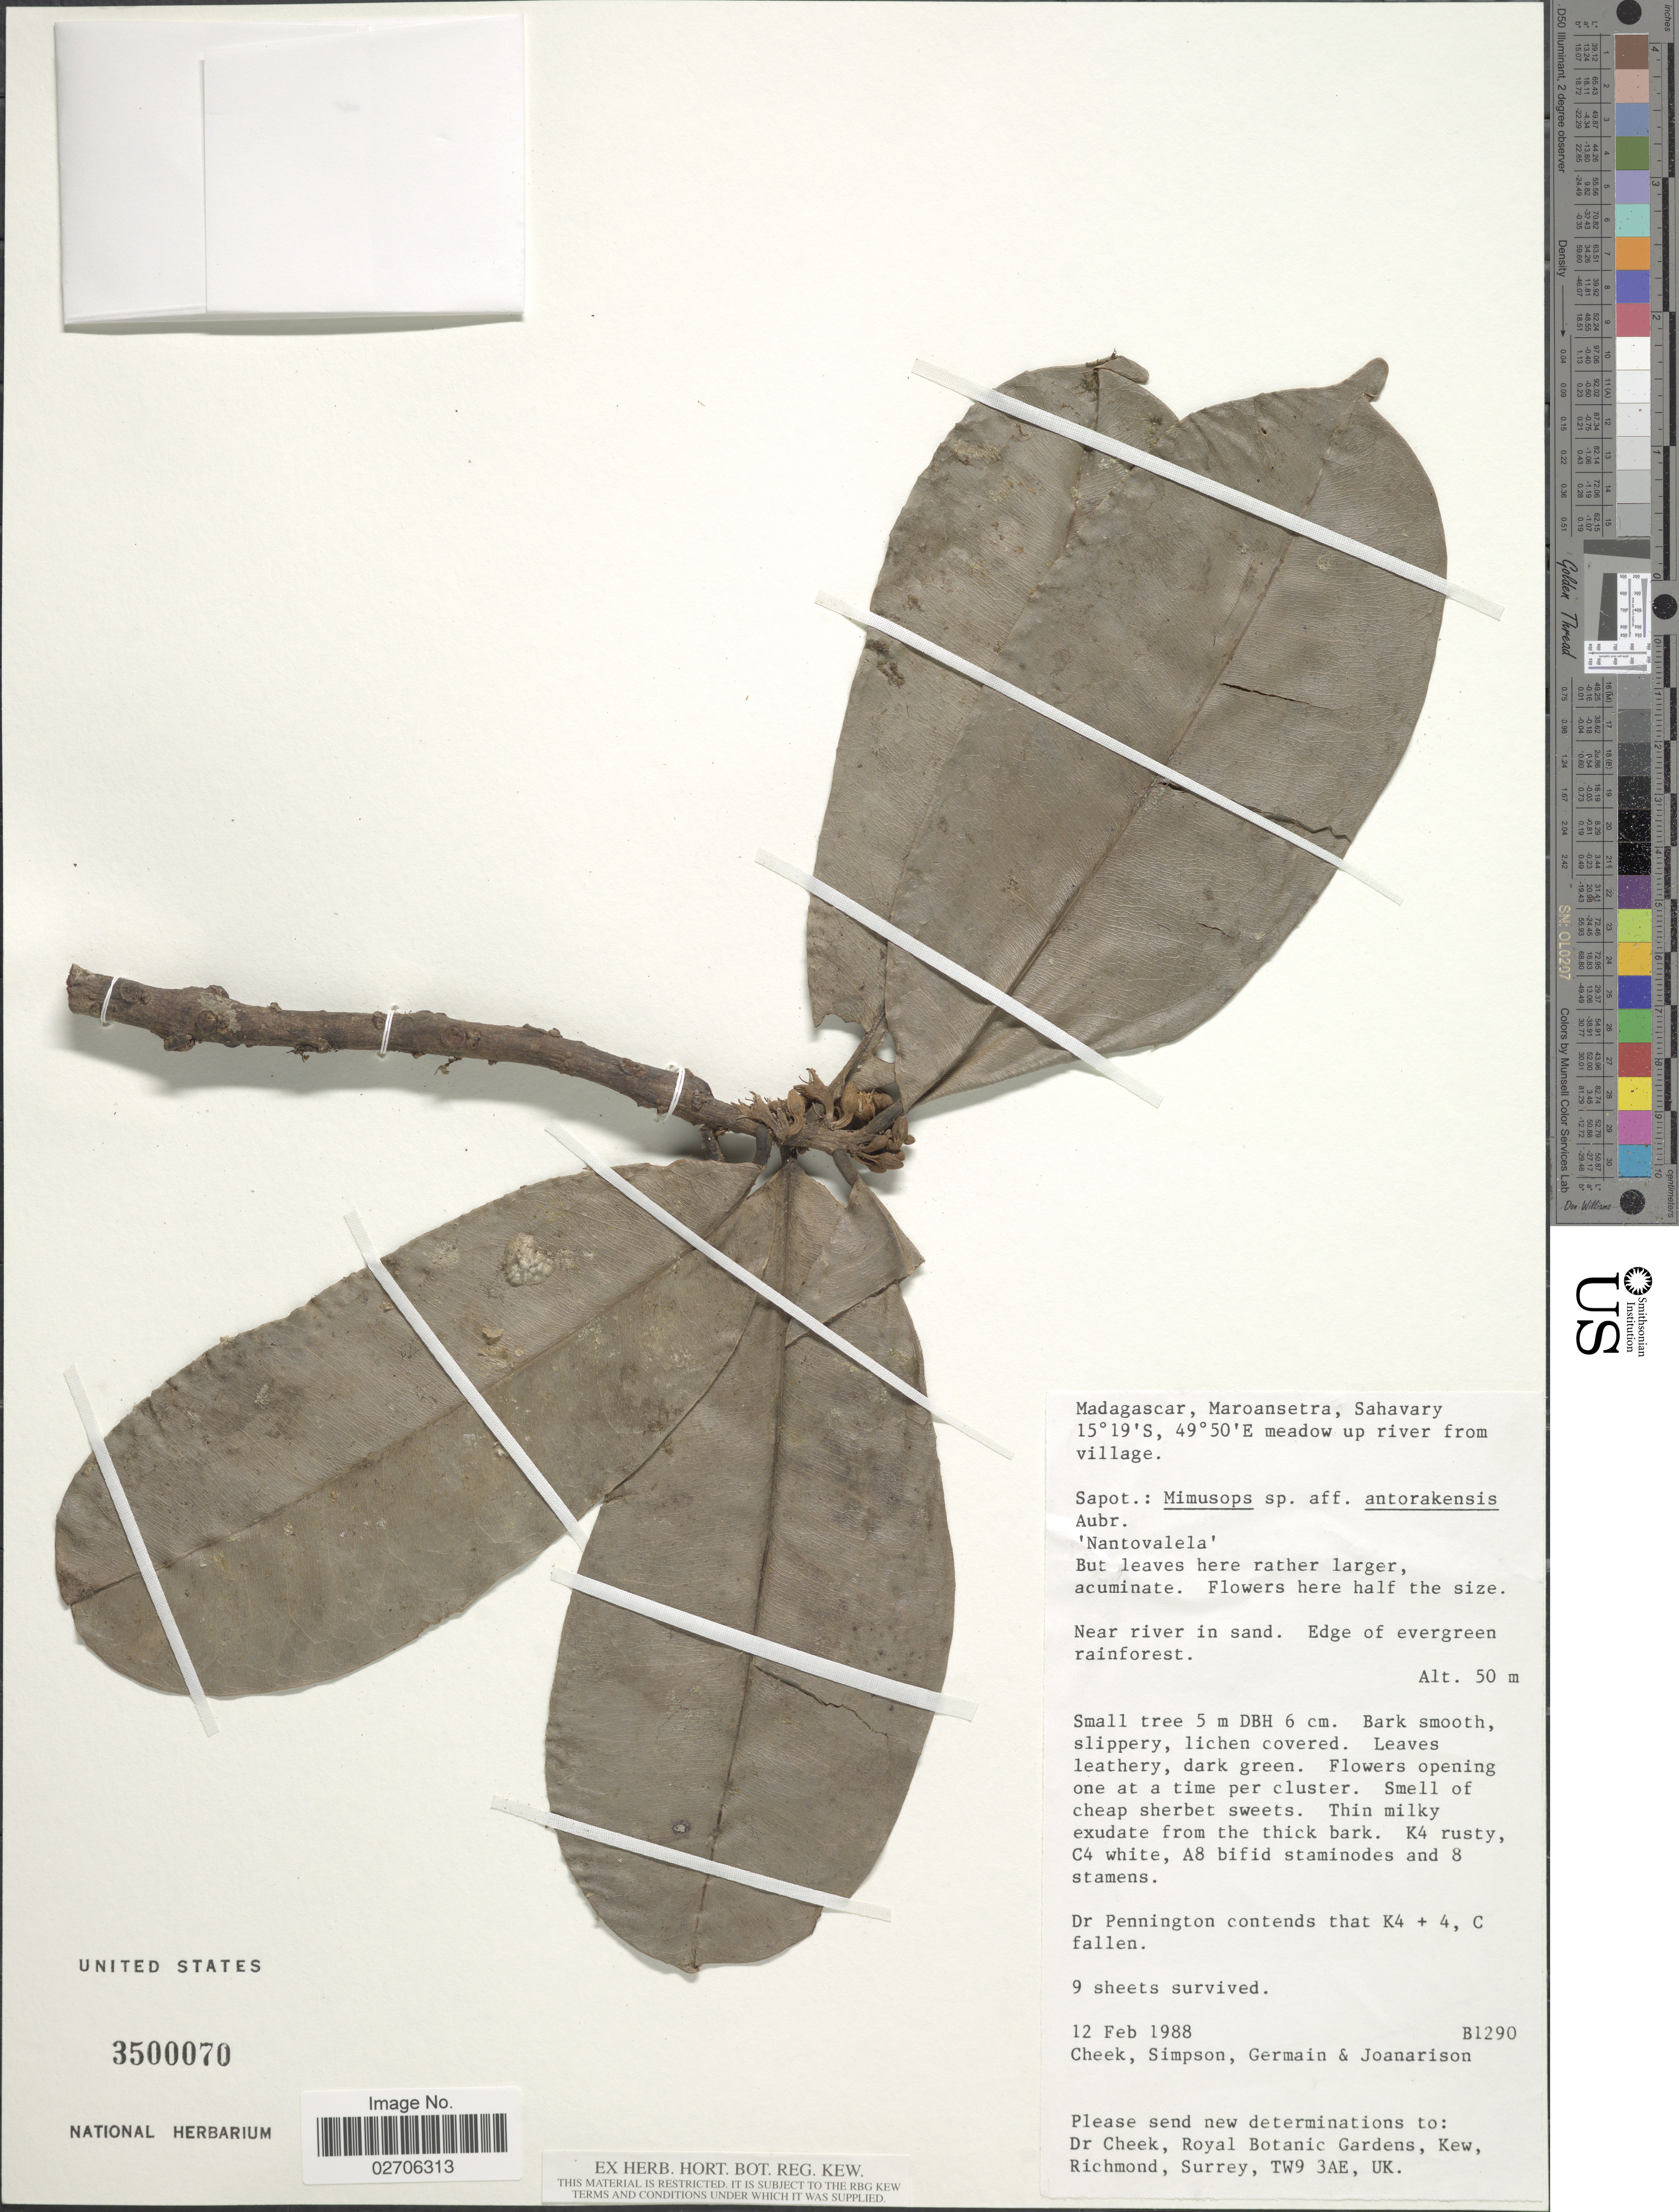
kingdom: Plantae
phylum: Tracheophyta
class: Magnoliopsida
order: Ericales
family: Sapotaceae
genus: Mimusops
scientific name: Mimusops antorakensis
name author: Aubrév.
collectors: -. Cheek, Simpson, --, -. Germain & Joanarison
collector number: B1290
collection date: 1988-02-12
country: Madagascar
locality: Maroansetra, Sahavary meadow up the river from village. Near river in sand.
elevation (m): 50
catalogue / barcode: US 3500070